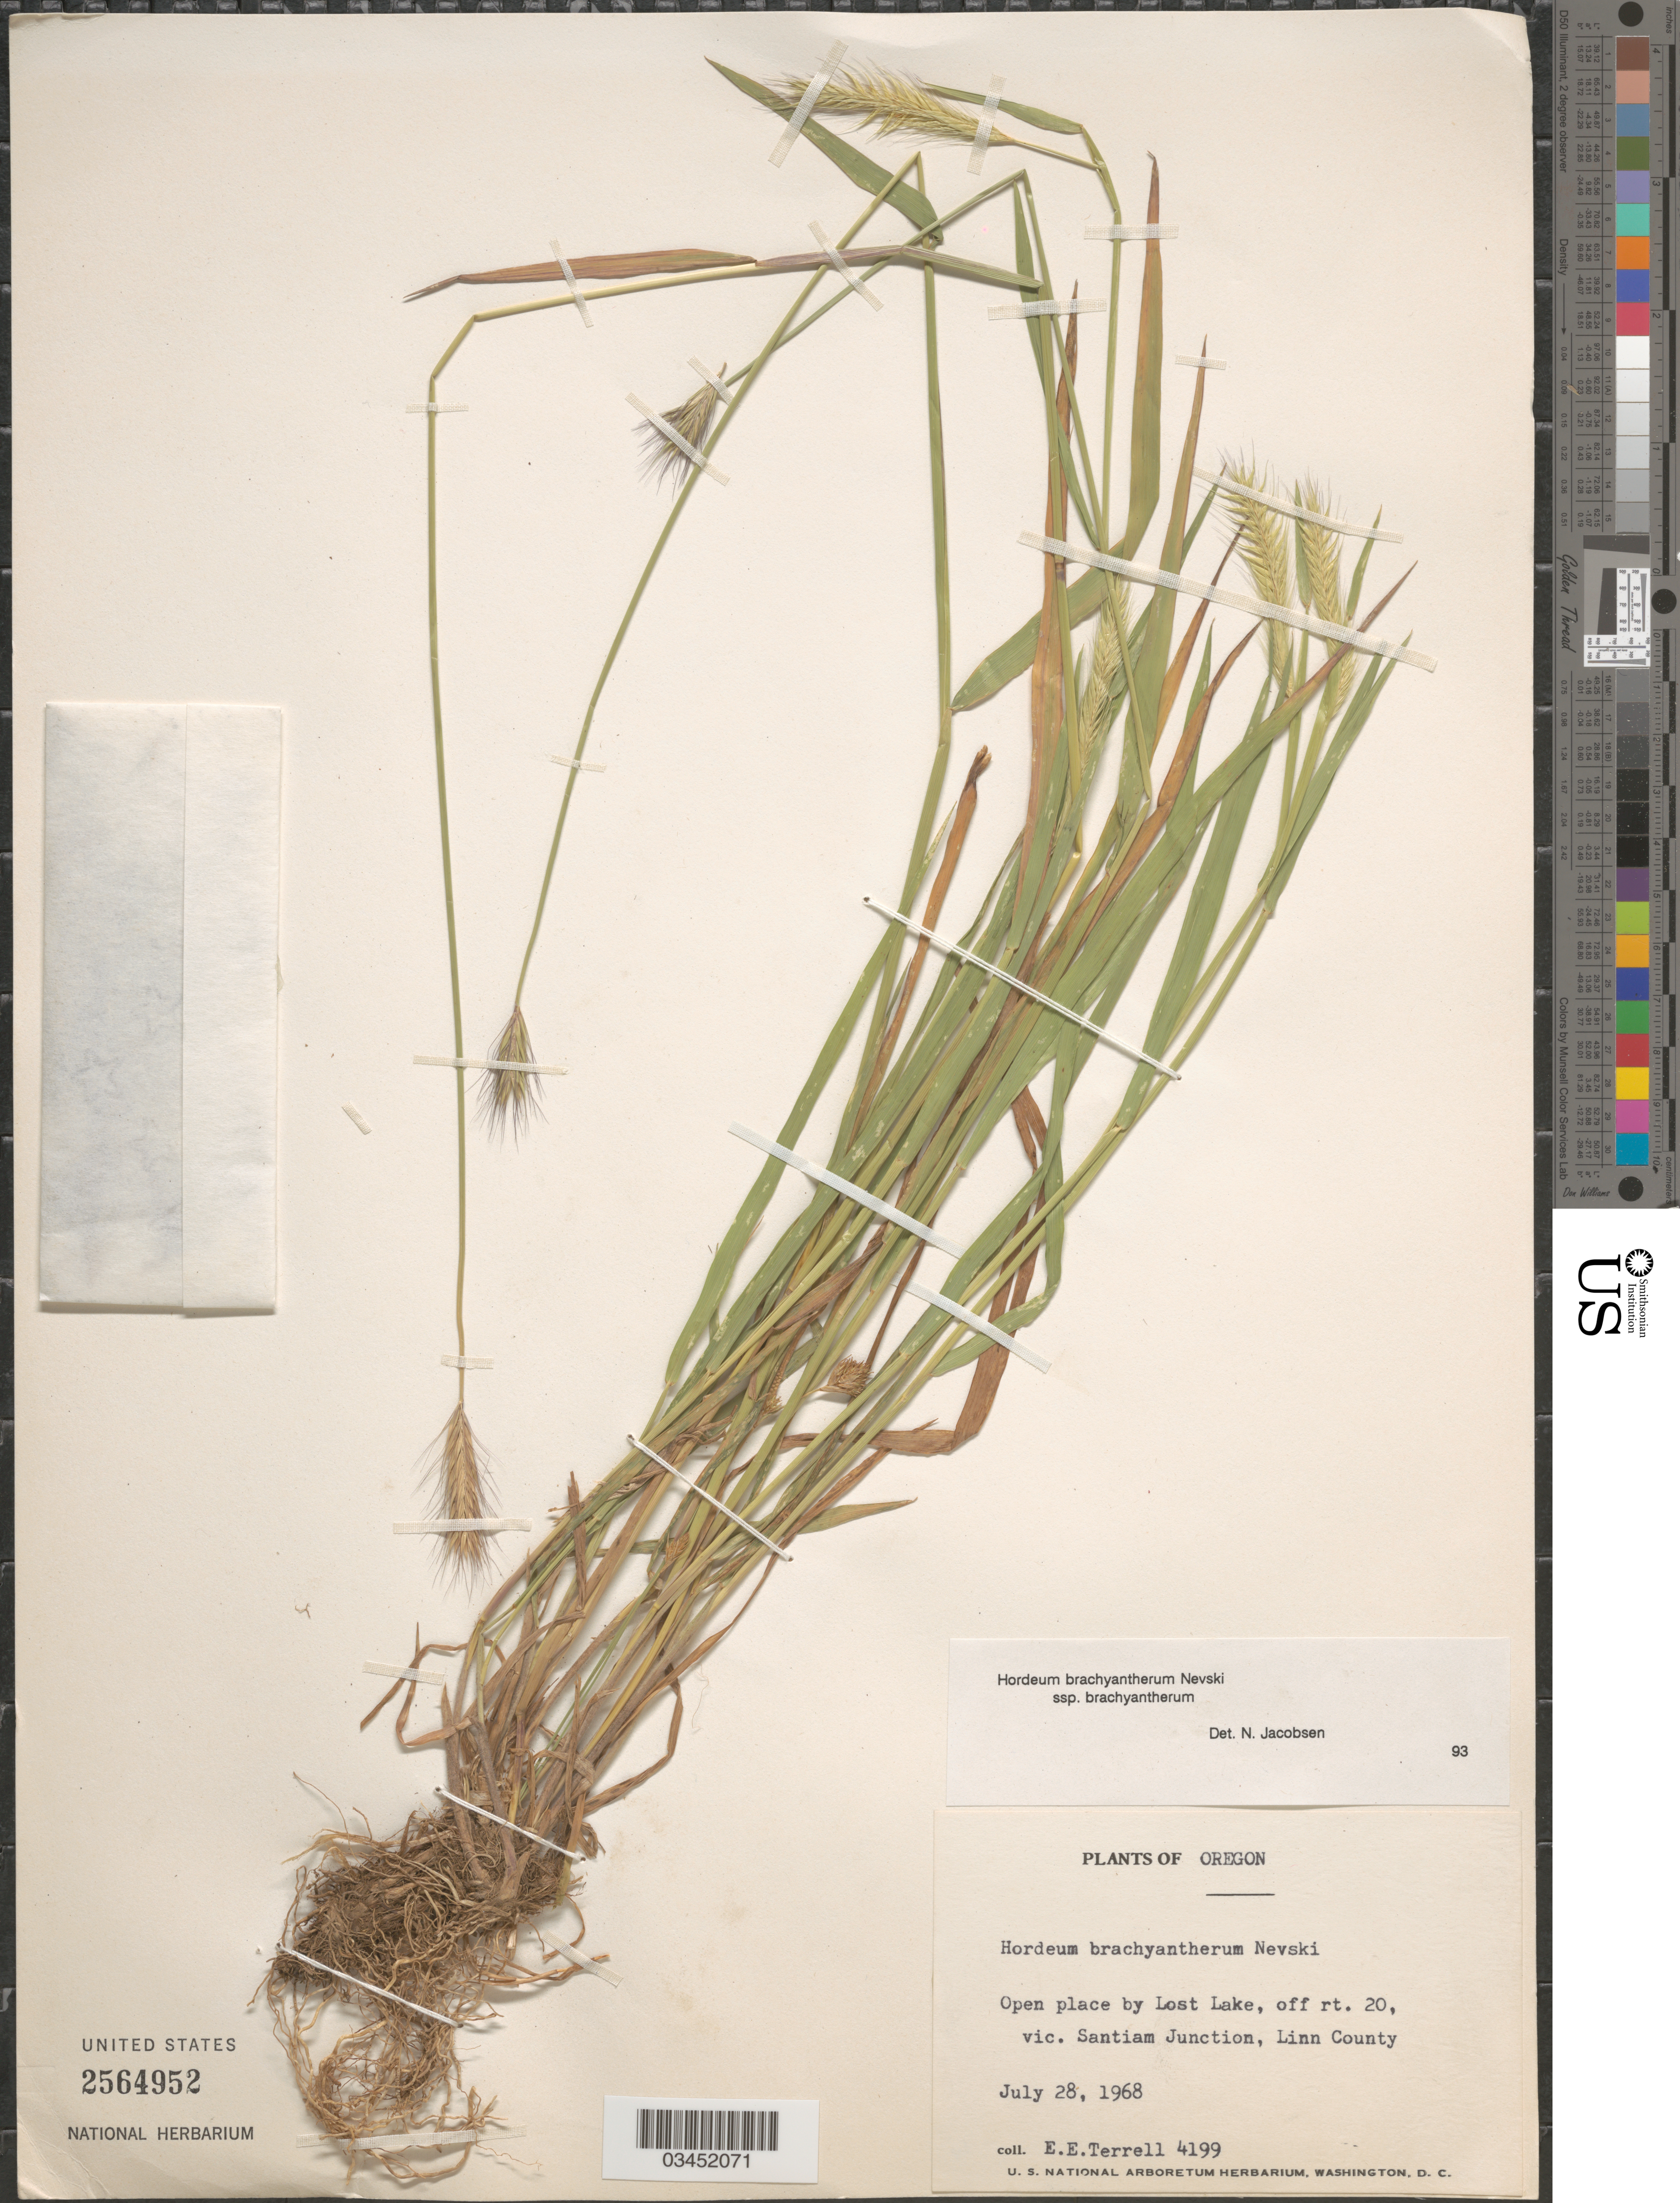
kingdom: Plantae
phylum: Tracheophyta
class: Liliopsida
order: Poales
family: Poaceae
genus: Hordeum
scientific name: Hordeum brachyantherum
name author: Nevski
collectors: E. E. Terrell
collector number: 4199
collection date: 1968-07-28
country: United States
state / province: Oregon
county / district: Linn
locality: Open place by Lost Lake, off rt. 20, vic. Santiam Junction, Linn County.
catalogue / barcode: US 2564952